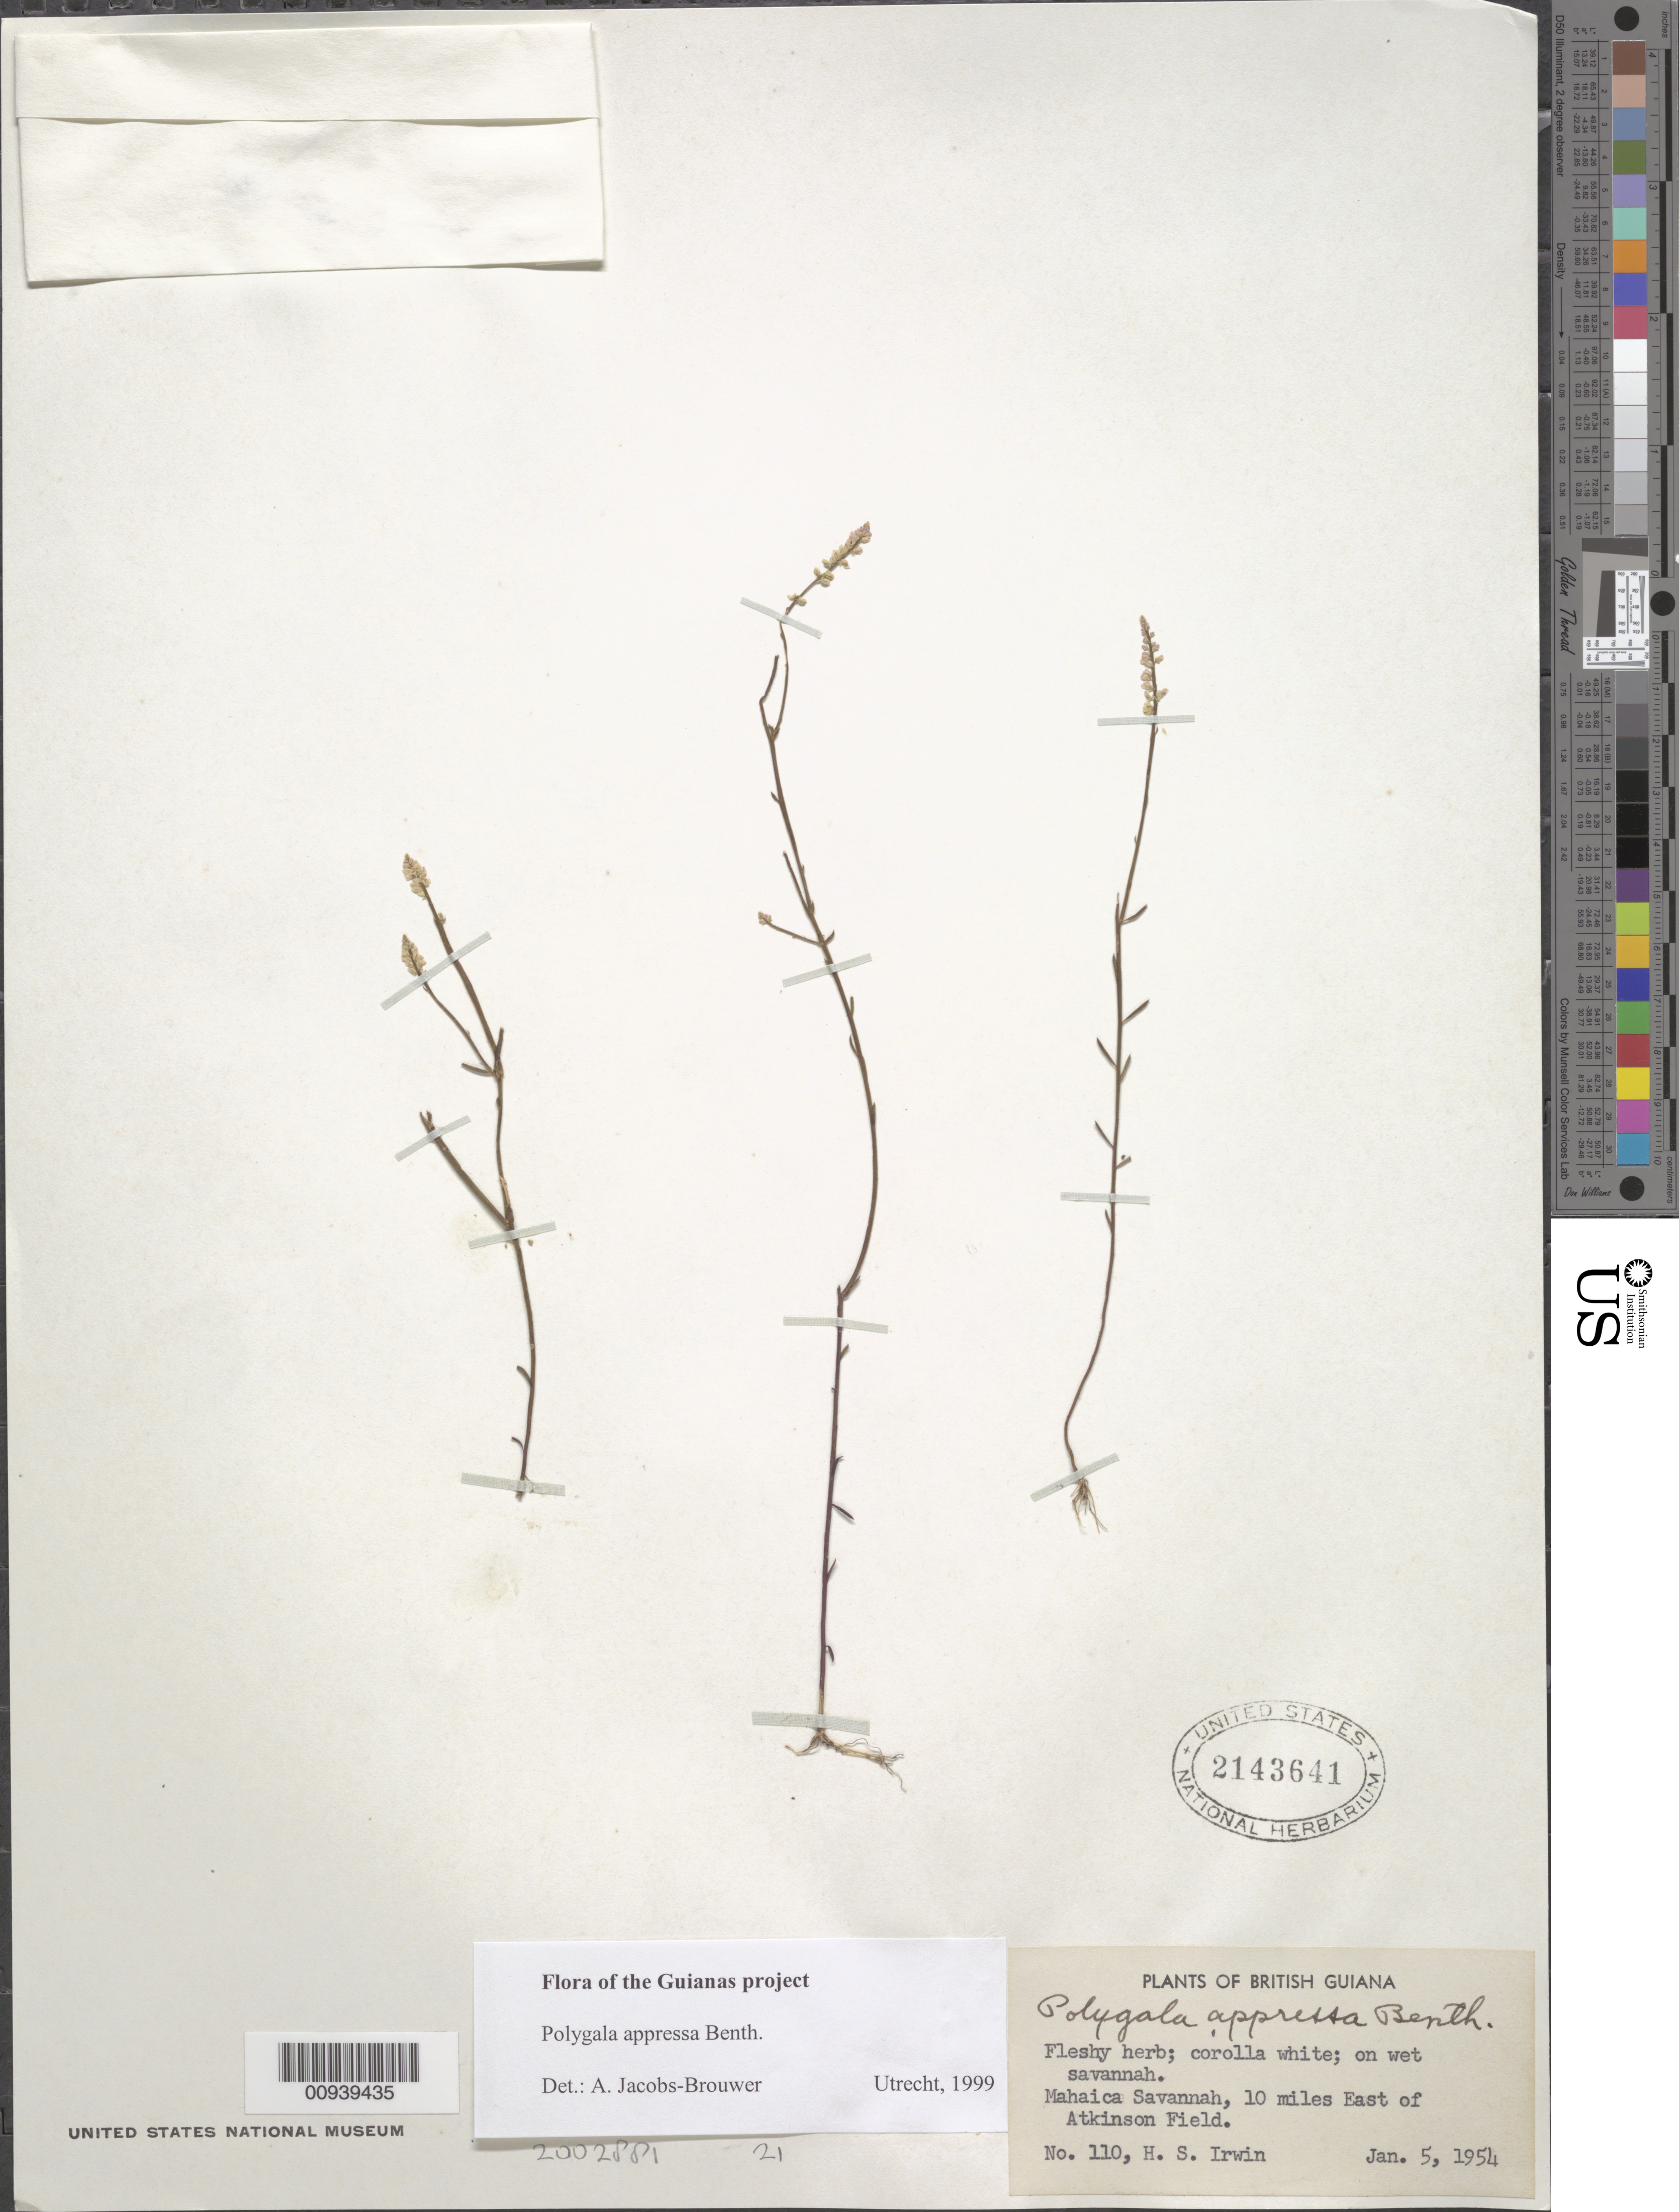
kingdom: Plantae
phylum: Tracheophyta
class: Magnoliopsida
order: Fabales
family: Polygalaceae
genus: Polygala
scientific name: Polygala appressa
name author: Benth.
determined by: Jacobs-Brouwer, A.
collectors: H. Irwin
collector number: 110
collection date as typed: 5-Jan-54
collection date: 1954-01-05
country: Guyana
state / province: Demerara-Mahaica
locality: Mahaica Savannah, 10 miles east of Atkinson Field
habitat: Wet savanna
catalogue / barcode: US 2143641